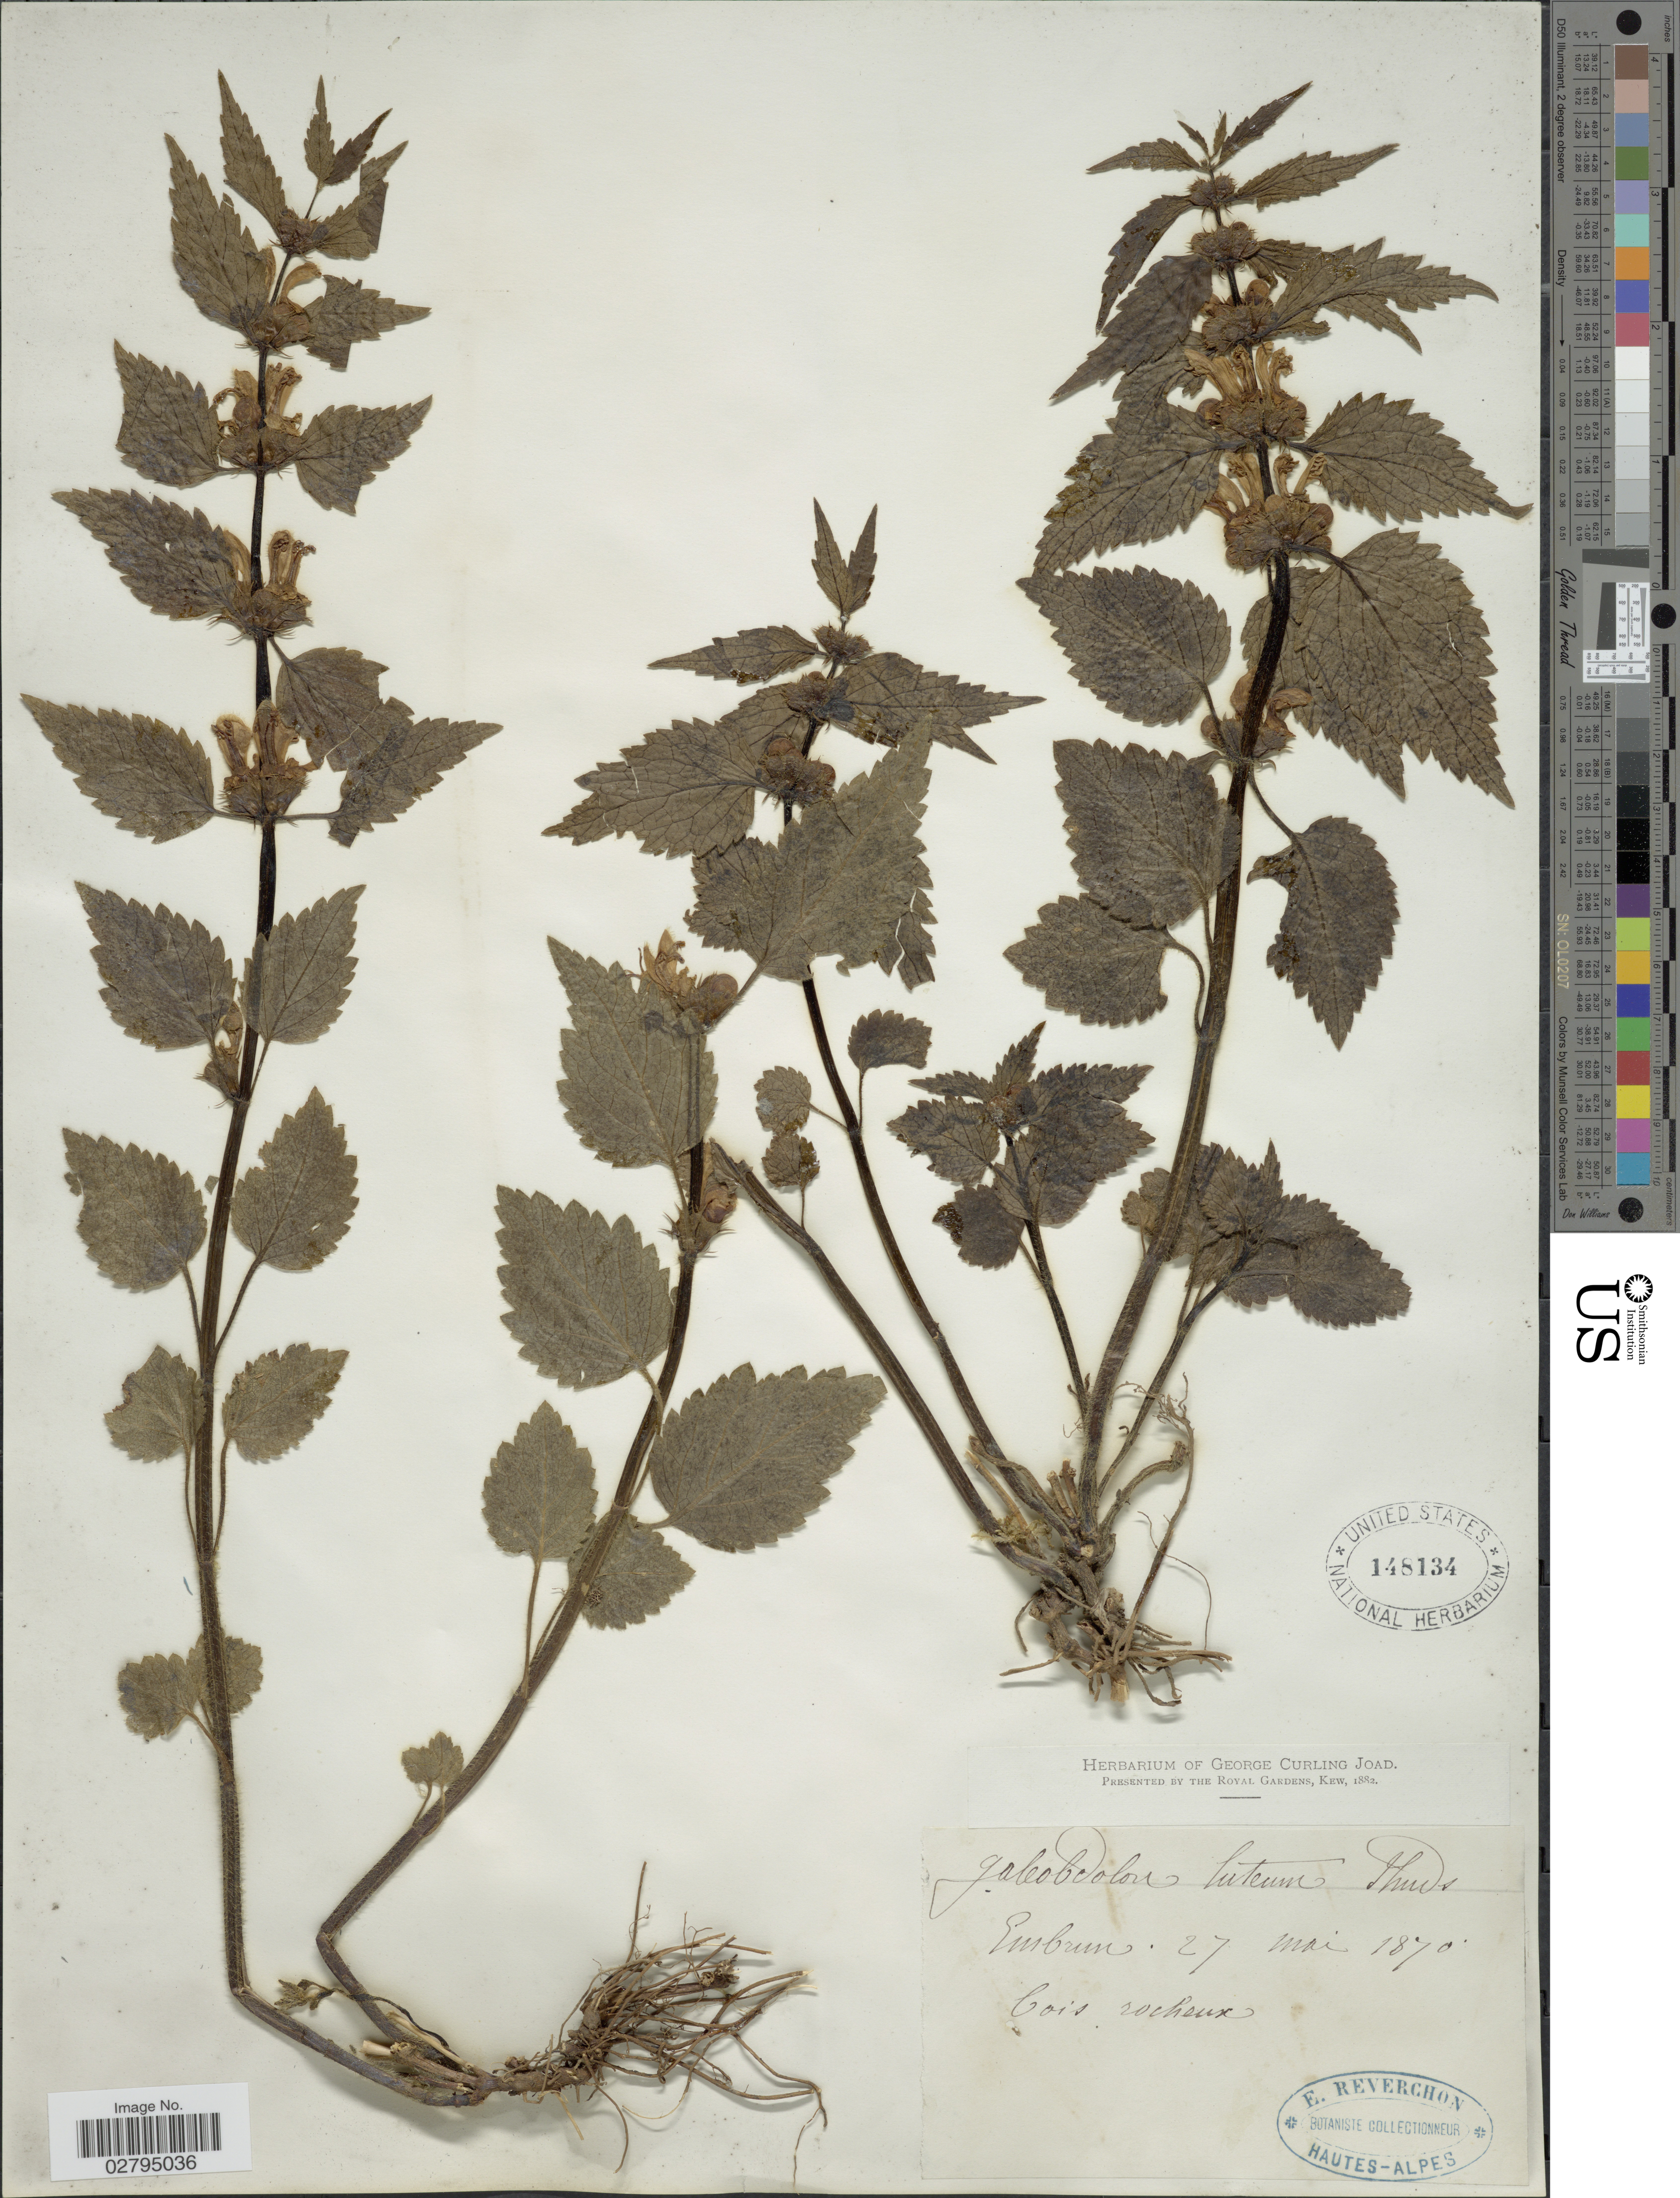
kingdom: Plantae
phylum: Tracheophyta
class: Magnoliopsida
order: Lamiales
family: Lamiaceae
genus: Lamium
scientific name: Lamium galeobdolon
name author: (L.) L.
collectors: E. Reverchon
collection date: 1870-05-27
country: France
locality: Embrun, bois rocheux.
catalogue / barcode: US 148134